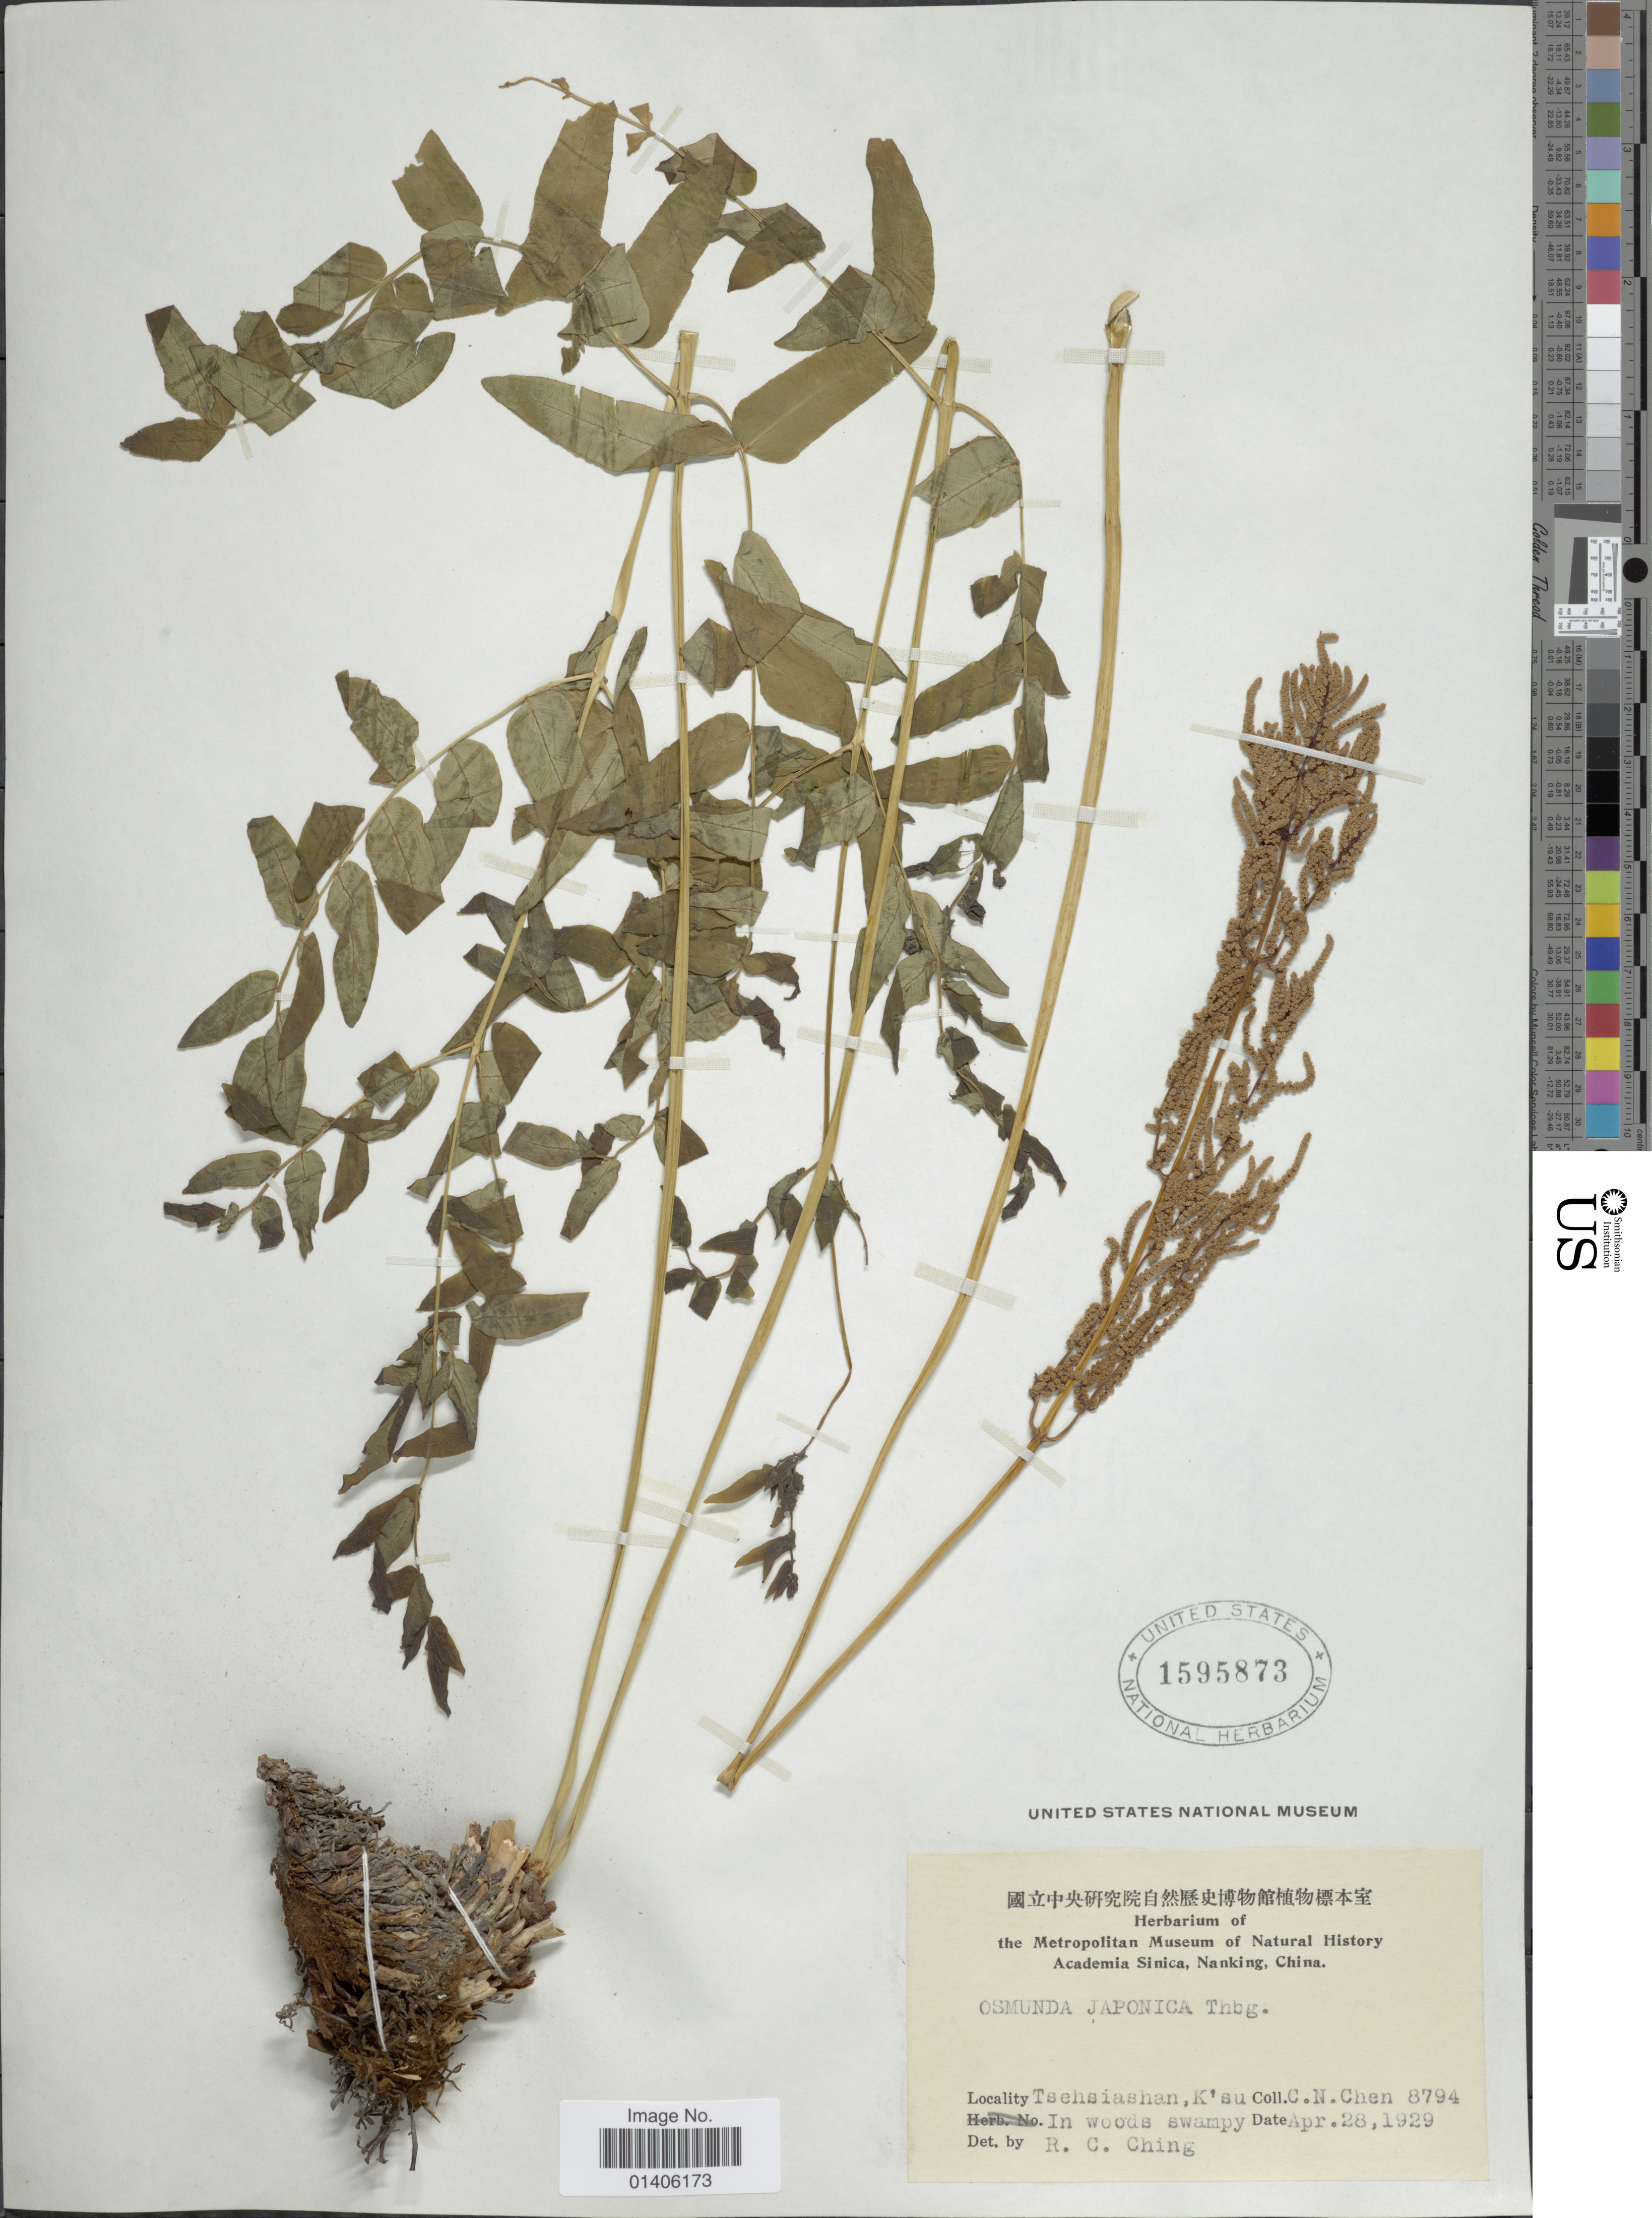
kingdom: Plantae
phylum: Tracheophyta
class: Polypodiopsida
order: Osmundales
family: Osmundaceae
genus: Osmunda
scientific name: Osmunda lancea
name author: Thunb.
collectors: C. Chen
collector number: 8794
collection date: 1929-04-28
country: China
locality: Tsehsiashan, K'su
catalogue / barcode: US 1595873